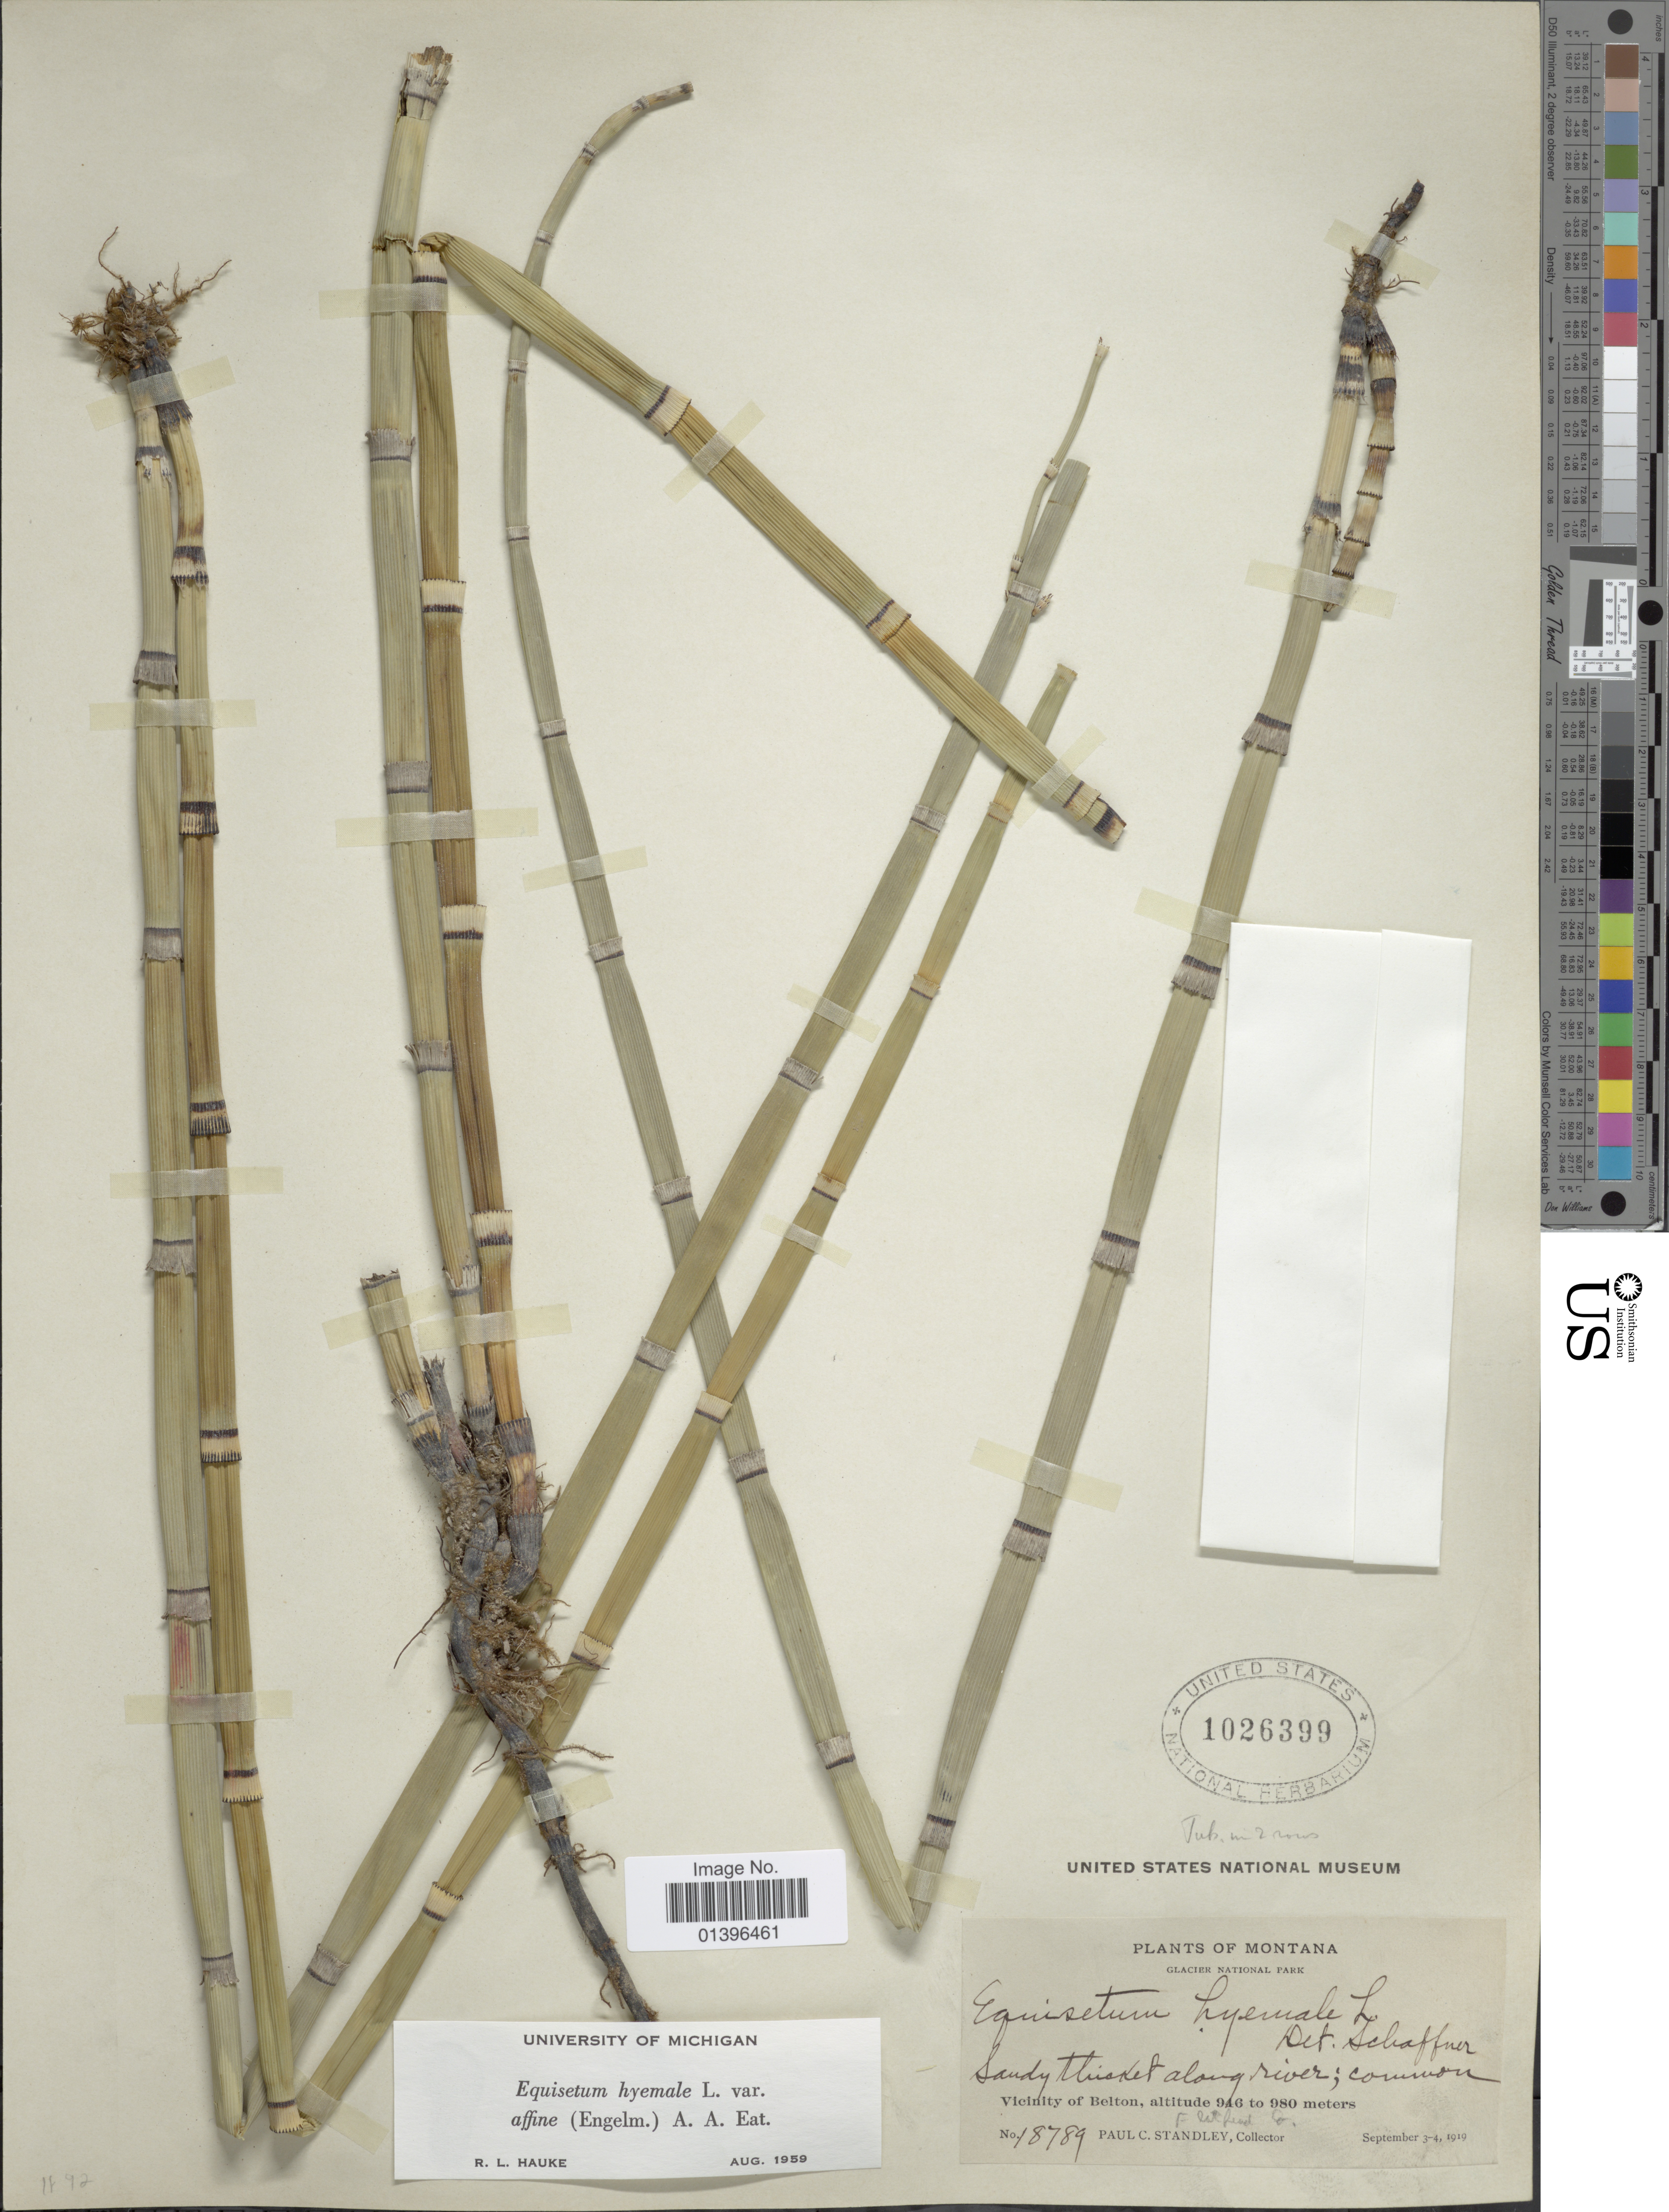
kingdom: Plantae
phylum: Tracheophyta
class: Polypodiopsida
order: Equisetales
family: Equisetaceae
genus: Equisetum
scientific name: Equisetum hyemale var. affine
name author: (Engelm.) A.A. Eaton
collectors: P. C. Standley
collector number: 18789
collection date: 1919-09-03/1919-09-04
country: United States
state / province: Montana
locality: Glacier National Park. Vicinity of Belton, Flathead Co.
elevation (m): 946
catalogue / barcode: US 1026399